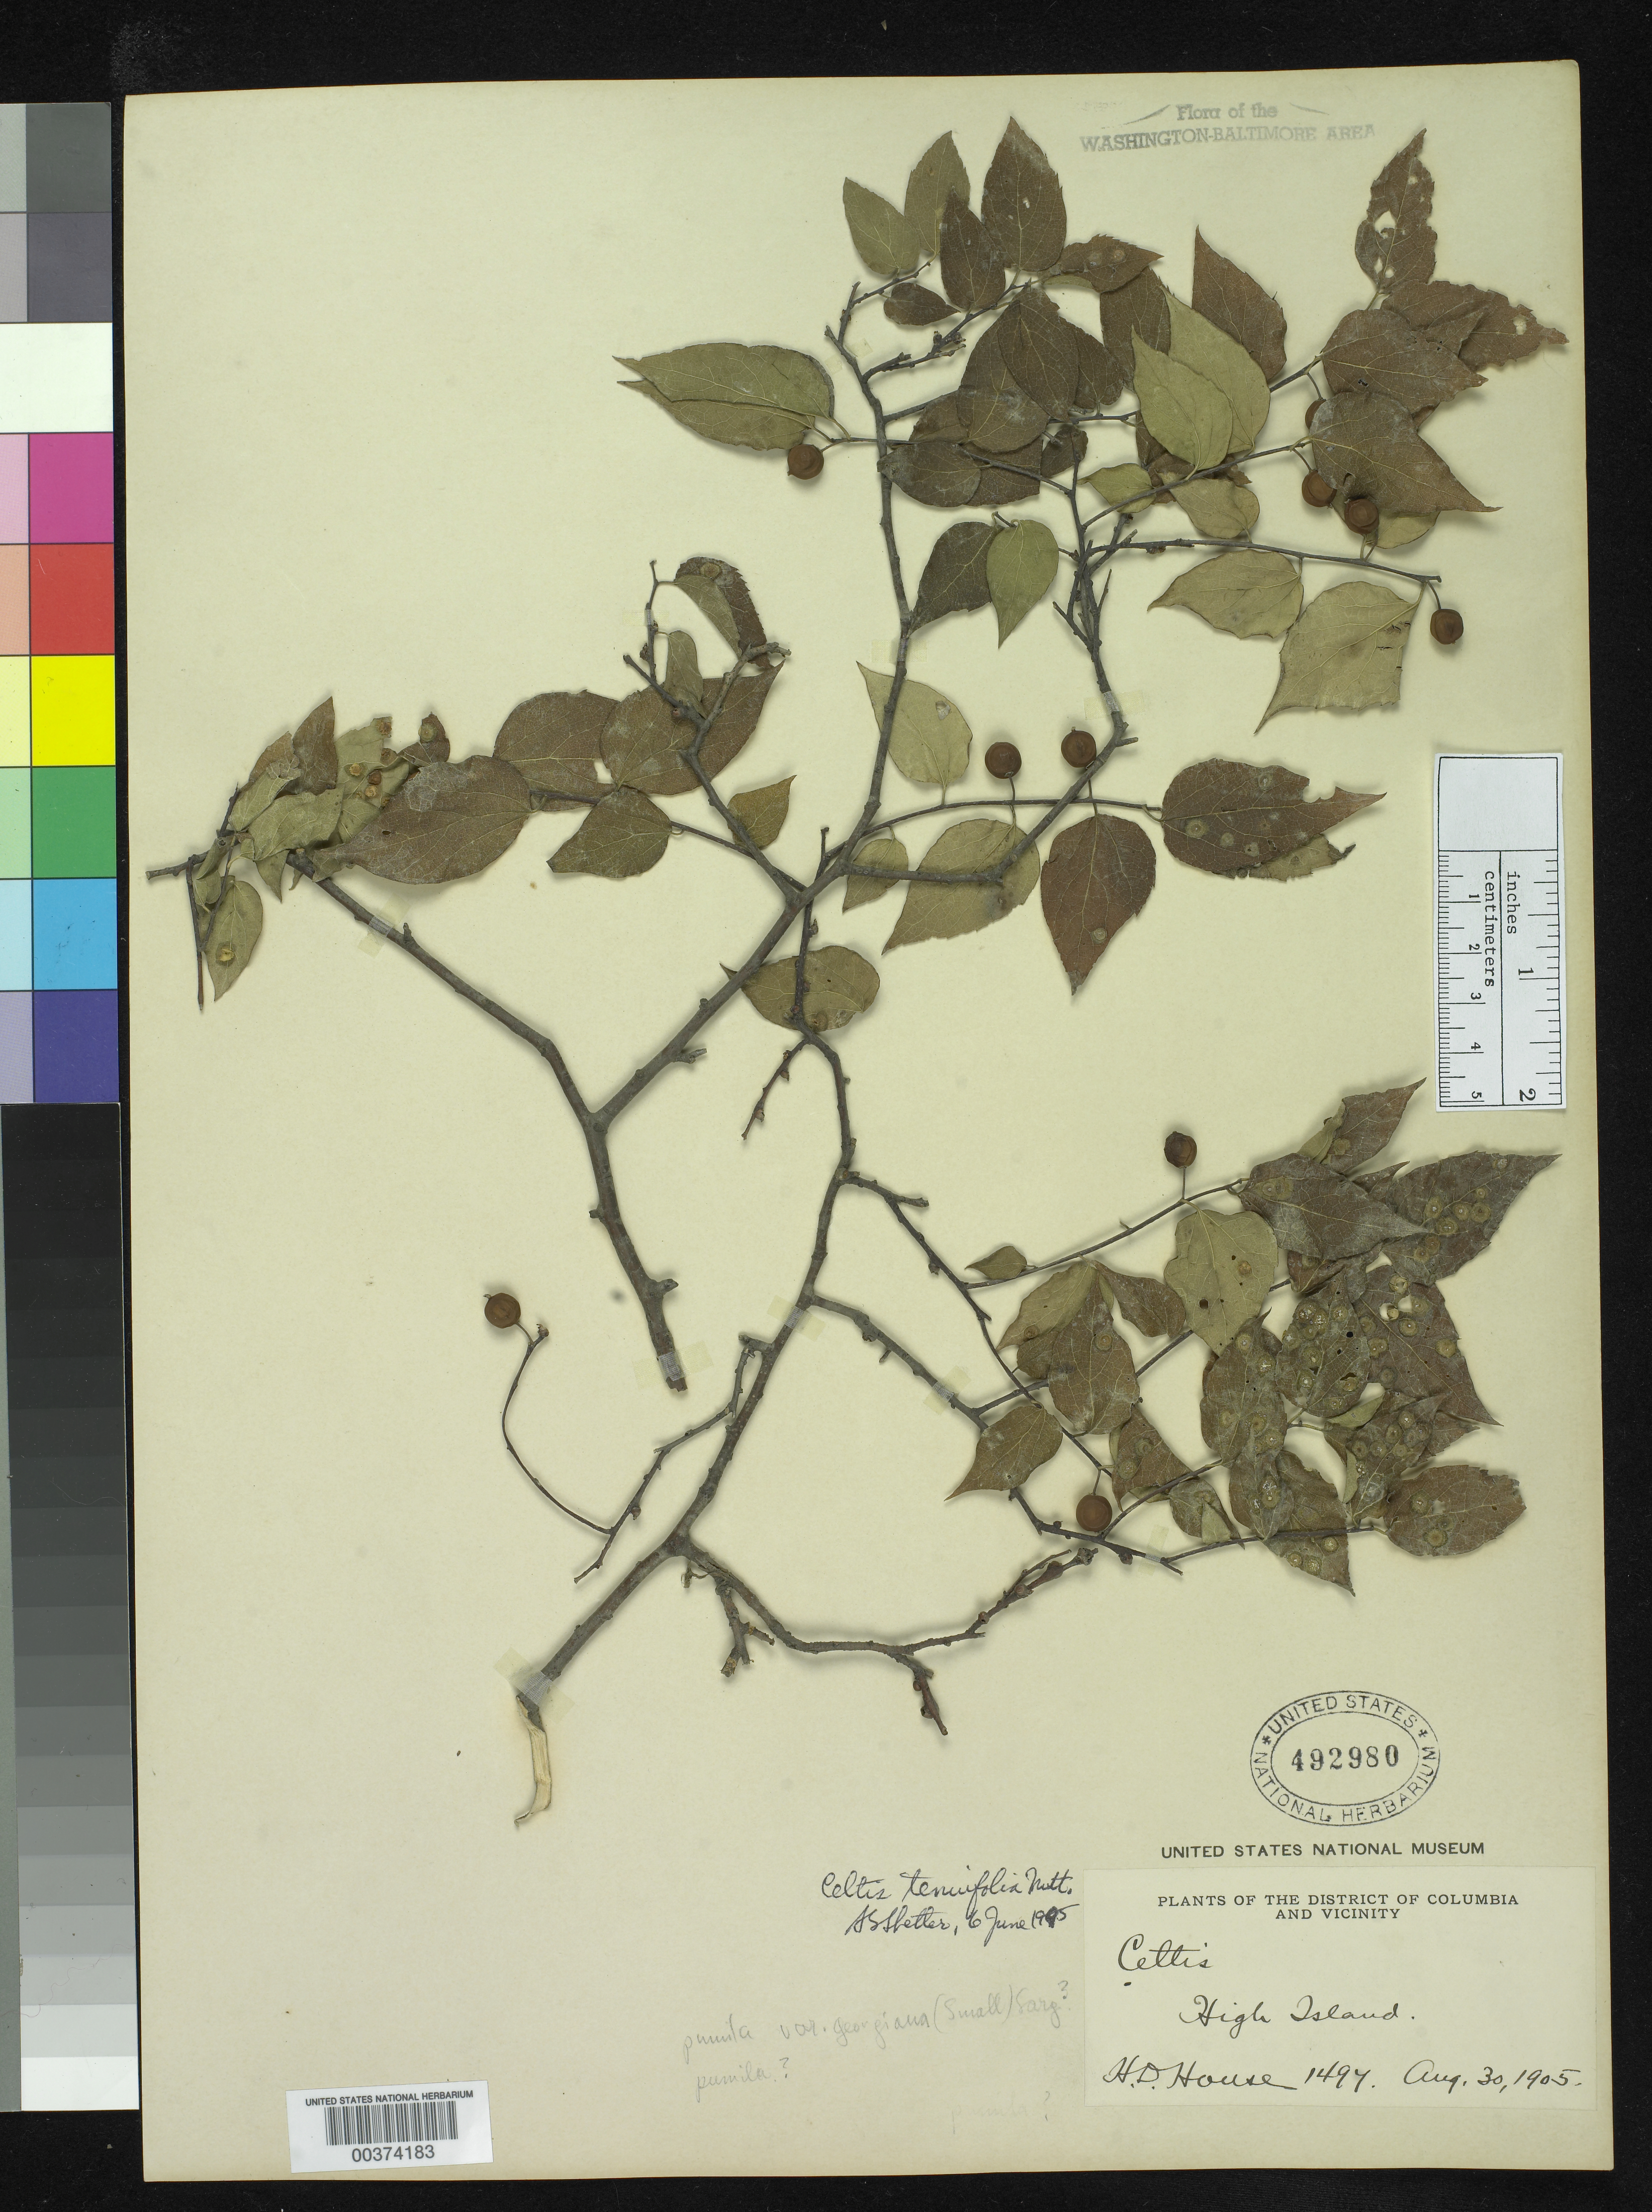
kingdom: Plantae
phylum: Tracheophyta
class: Magnoliopsida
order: Rosales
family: Cannabaceae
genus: Celtis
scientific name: Celtis tenuifolia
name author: Nutt.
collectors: H. D. House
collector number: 1494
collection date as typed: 30 Aug 1905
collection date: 1905-08-30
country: United States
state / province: Maryland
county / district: Montgomery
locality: High Island C. & O. Canal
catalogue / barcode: US 492980